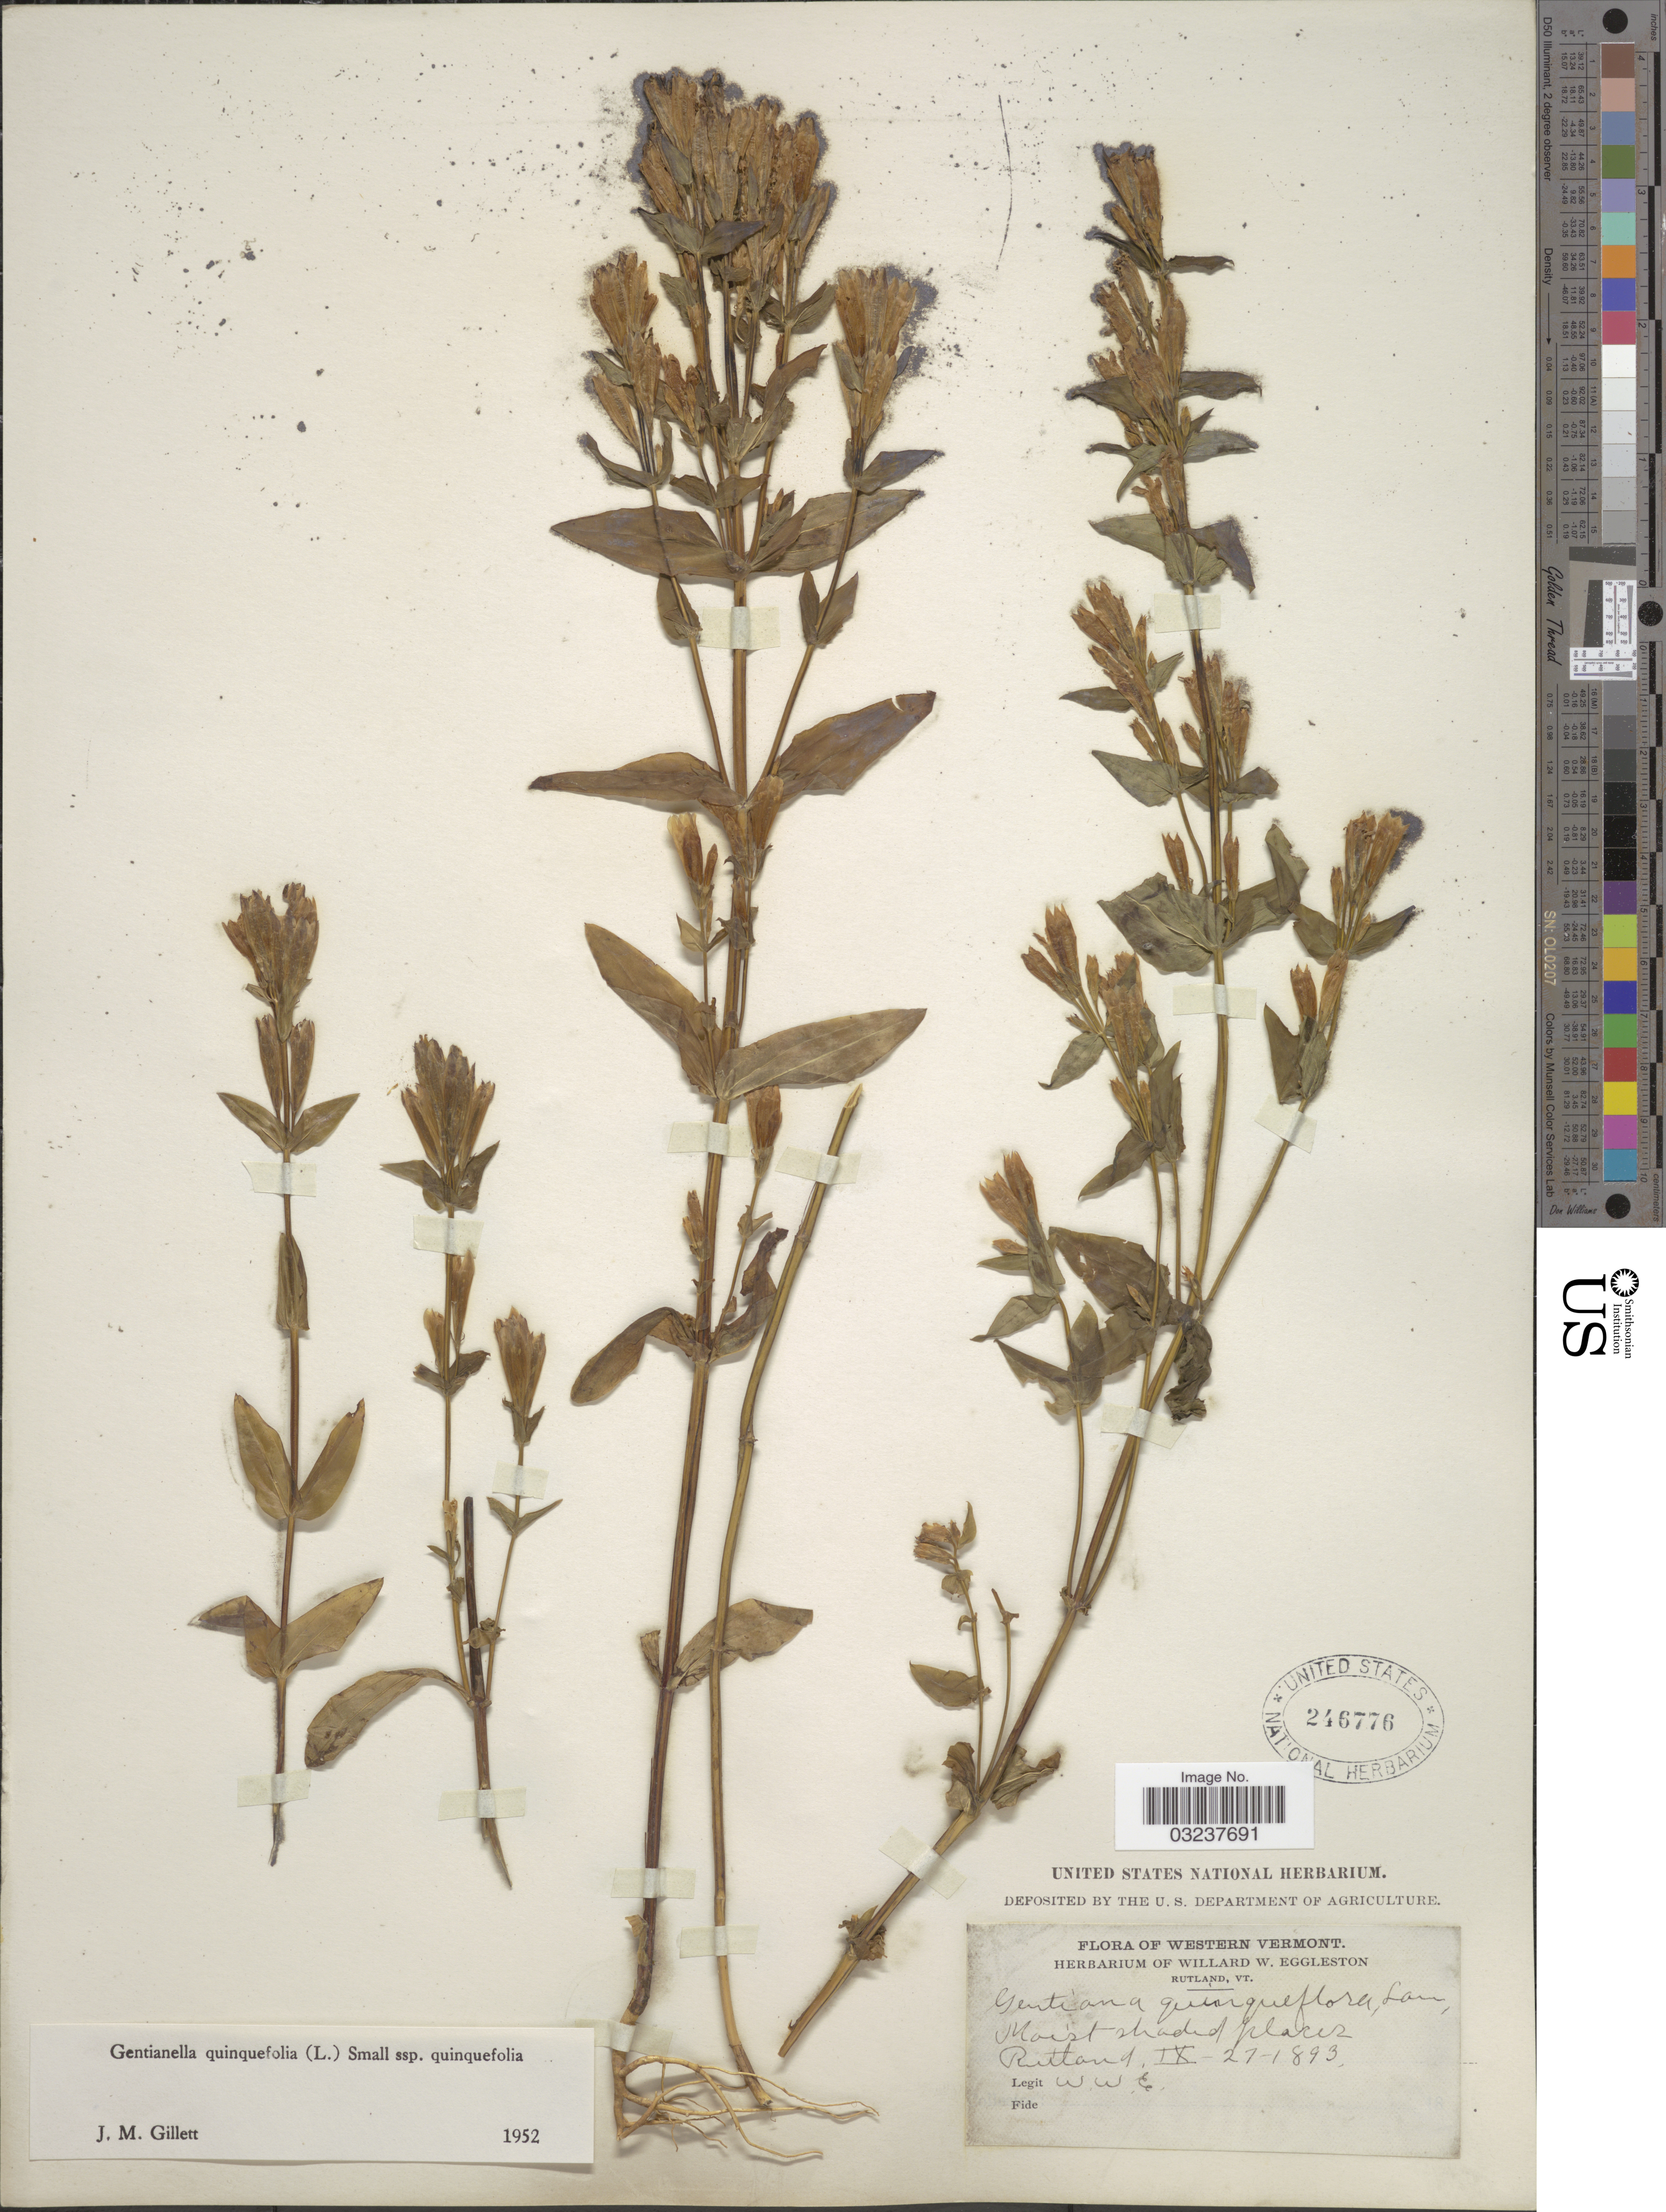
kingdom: Plantae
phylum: Tracheophyta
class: Magnoliopsida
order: Gentianales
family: Gentianaceae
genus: Gentianella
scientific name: Gentianella quinquefolia subsp. quinquefolia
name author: (L.) Small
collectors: W. W. Eggleston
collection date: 1893-09-27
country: United States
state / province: Vermont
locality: Western Vermont, Rutland.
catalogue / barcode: US 246776